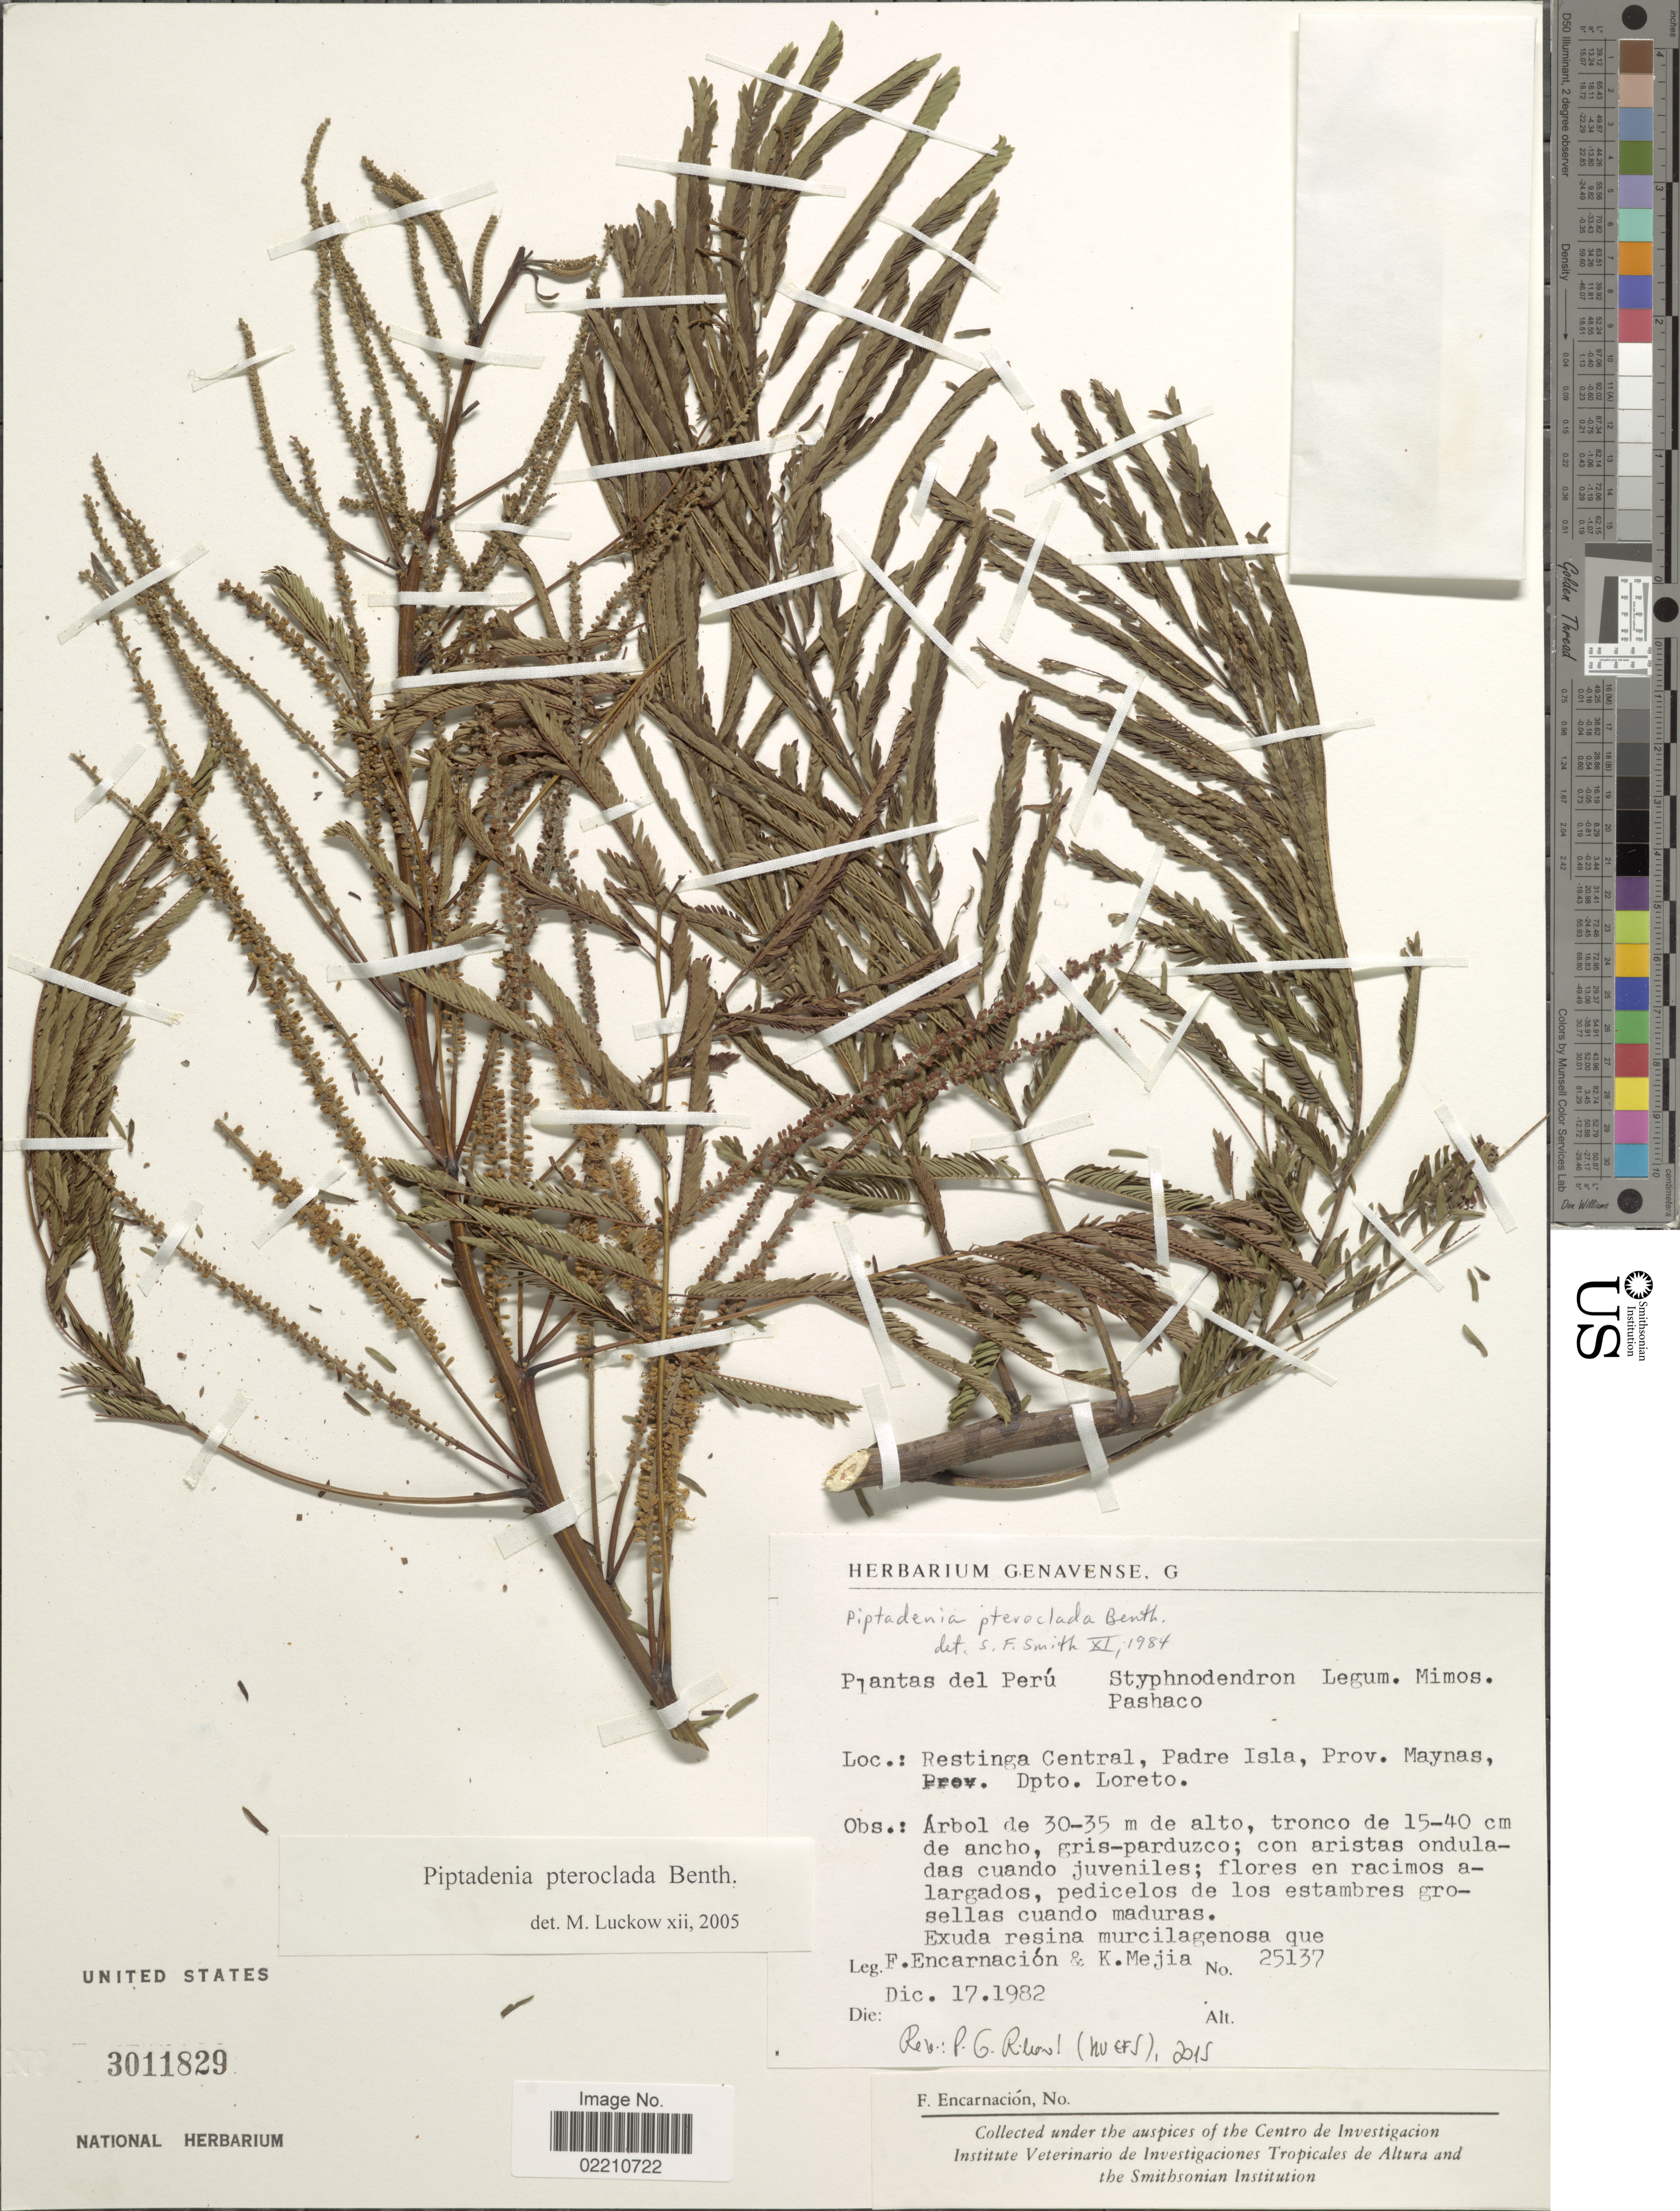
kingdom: Plantae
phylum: Tracheophyta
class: Magnoliopsida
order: Fabales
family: Fabaceae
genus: Piptadenia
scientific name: Piptadenia pteroclada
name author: Benth.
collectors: F. Encarnación & K. Mejia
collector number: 25137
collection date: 1982-12-17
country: Peru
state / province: Loreto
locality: Retinga Central, Padre Isla, Prov. Maynas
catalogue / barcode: US 3011829